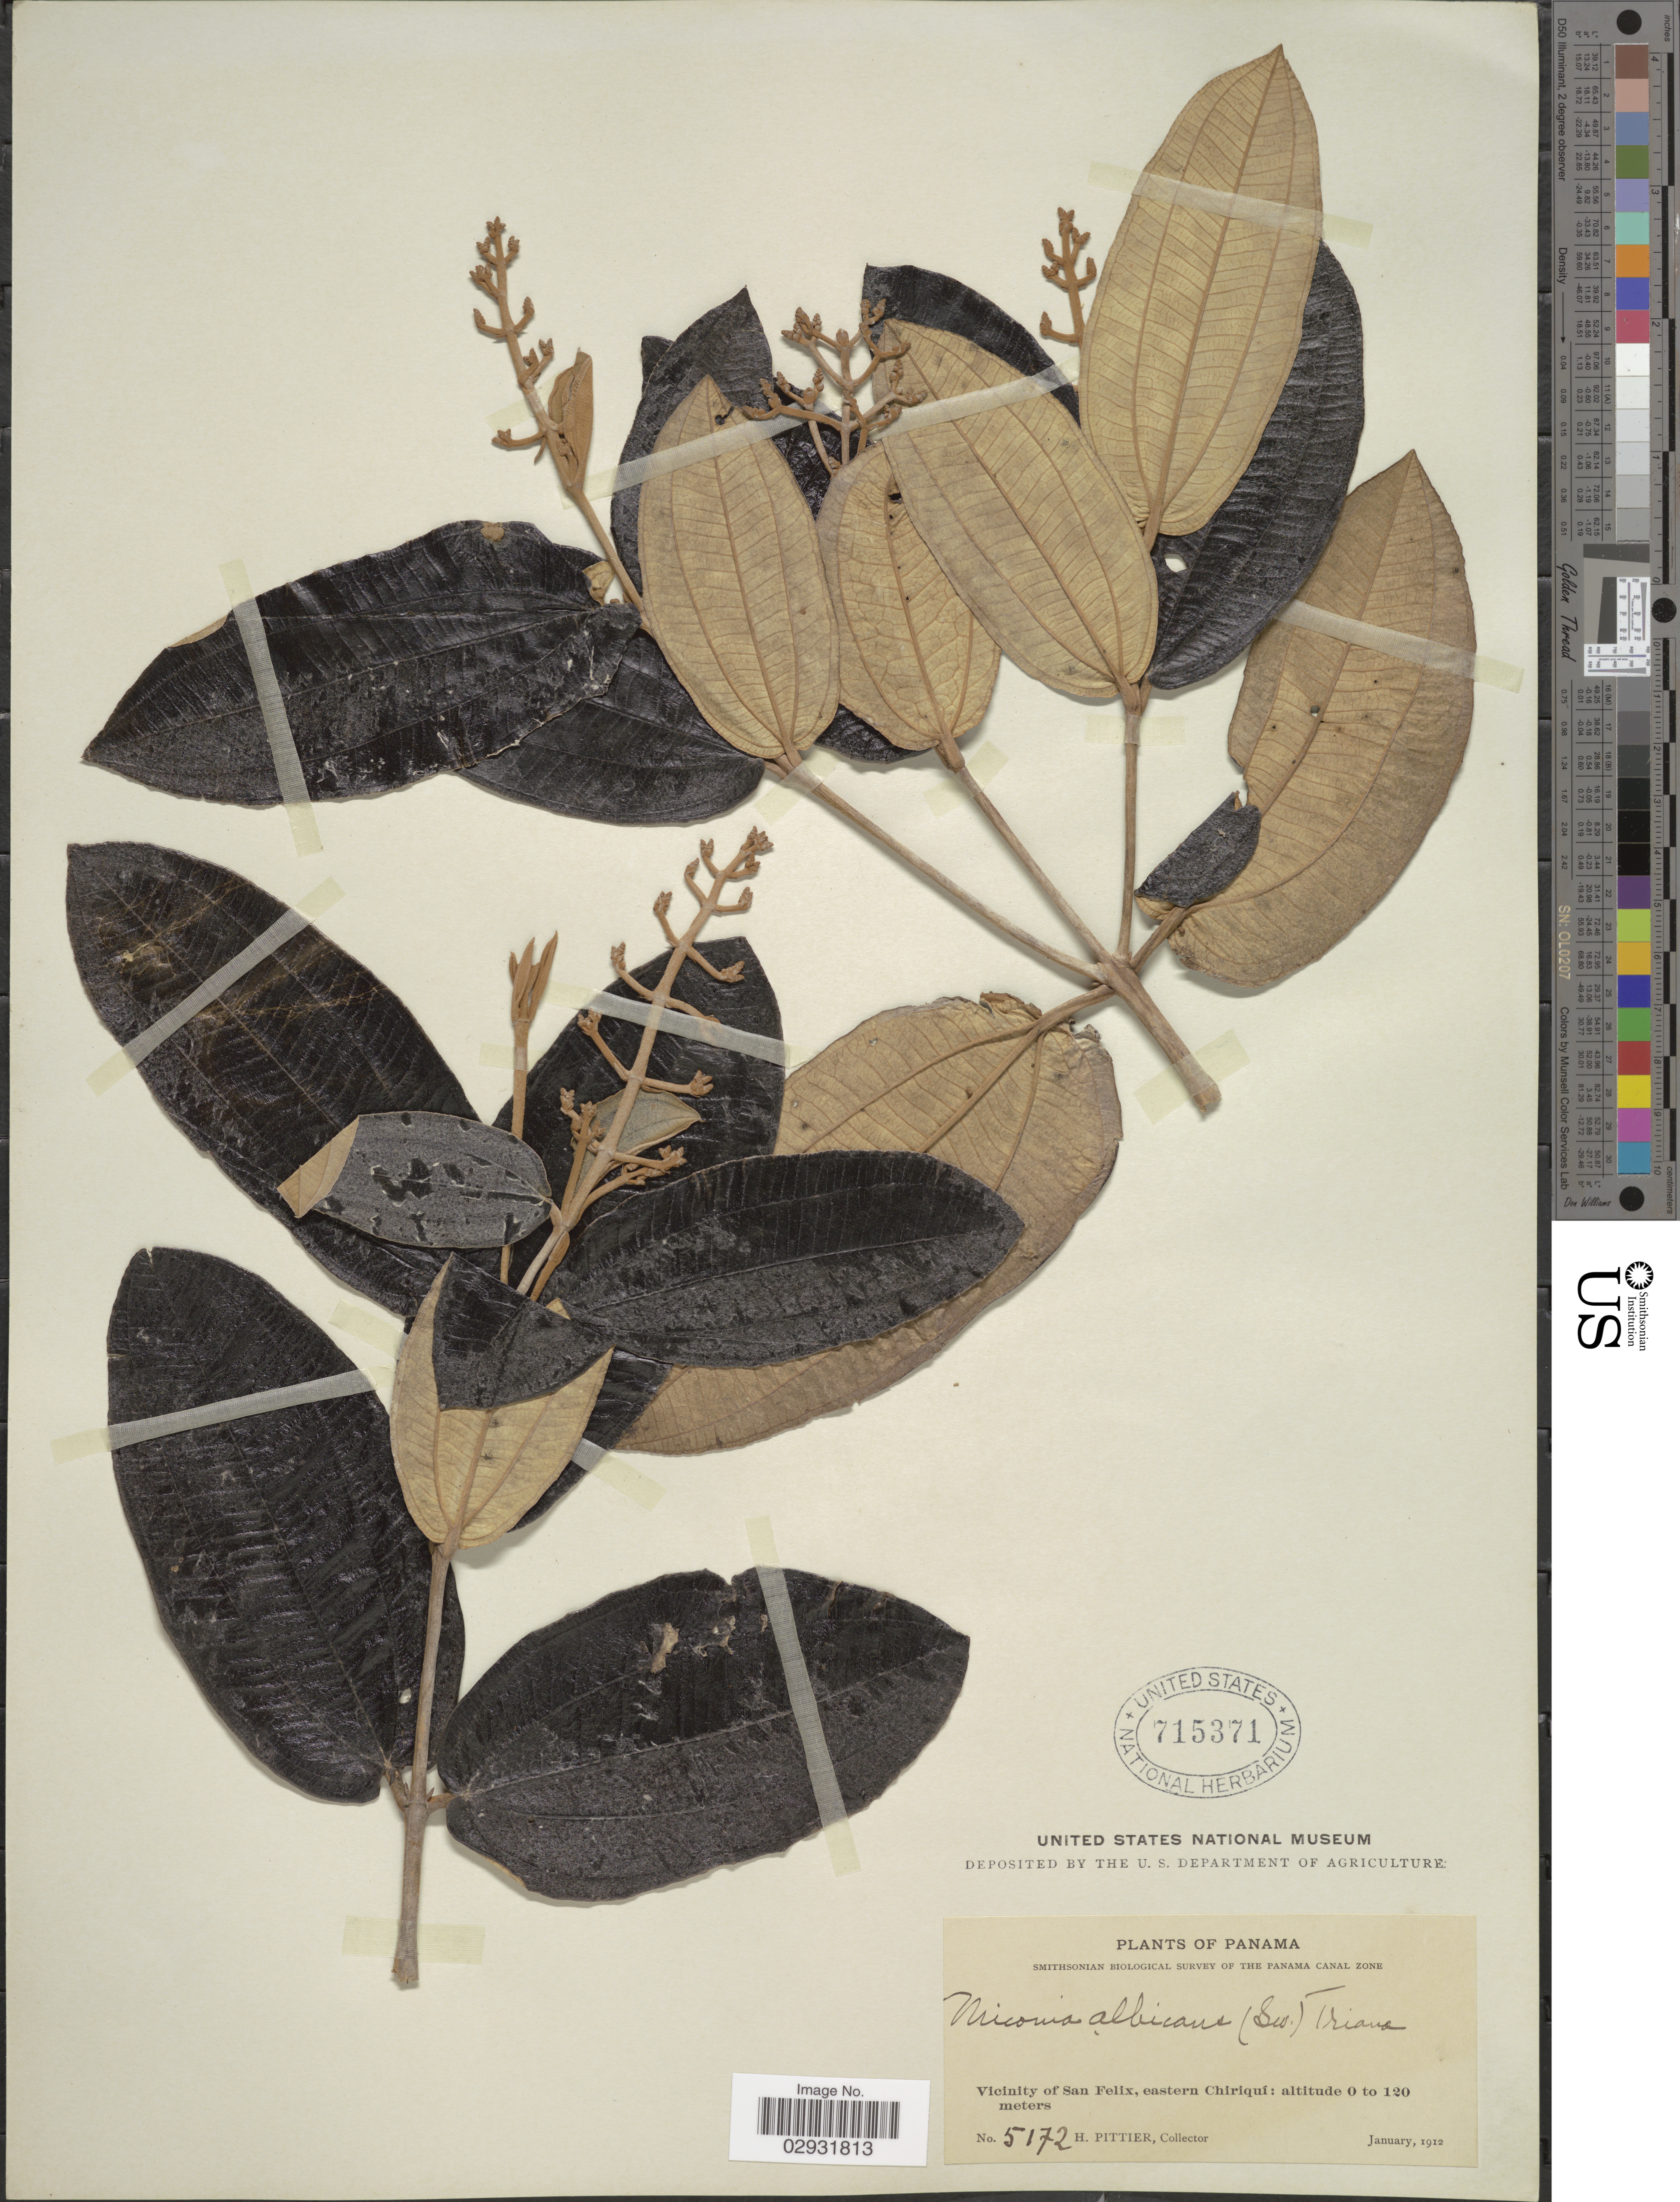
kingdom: Plantae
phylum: Tracheophyta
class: Magnoliopsida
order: Myrtales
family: Melastomataceae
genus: Miconia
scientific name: Miconia albicans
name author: (Sw.) Steud.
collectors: H. F. Pittier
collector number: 5172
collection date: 1912-01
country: Panama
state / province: Chiriqui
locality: Vicinity of San Felix, eastern Chiriquí.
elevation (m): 0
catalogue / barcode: US 715371